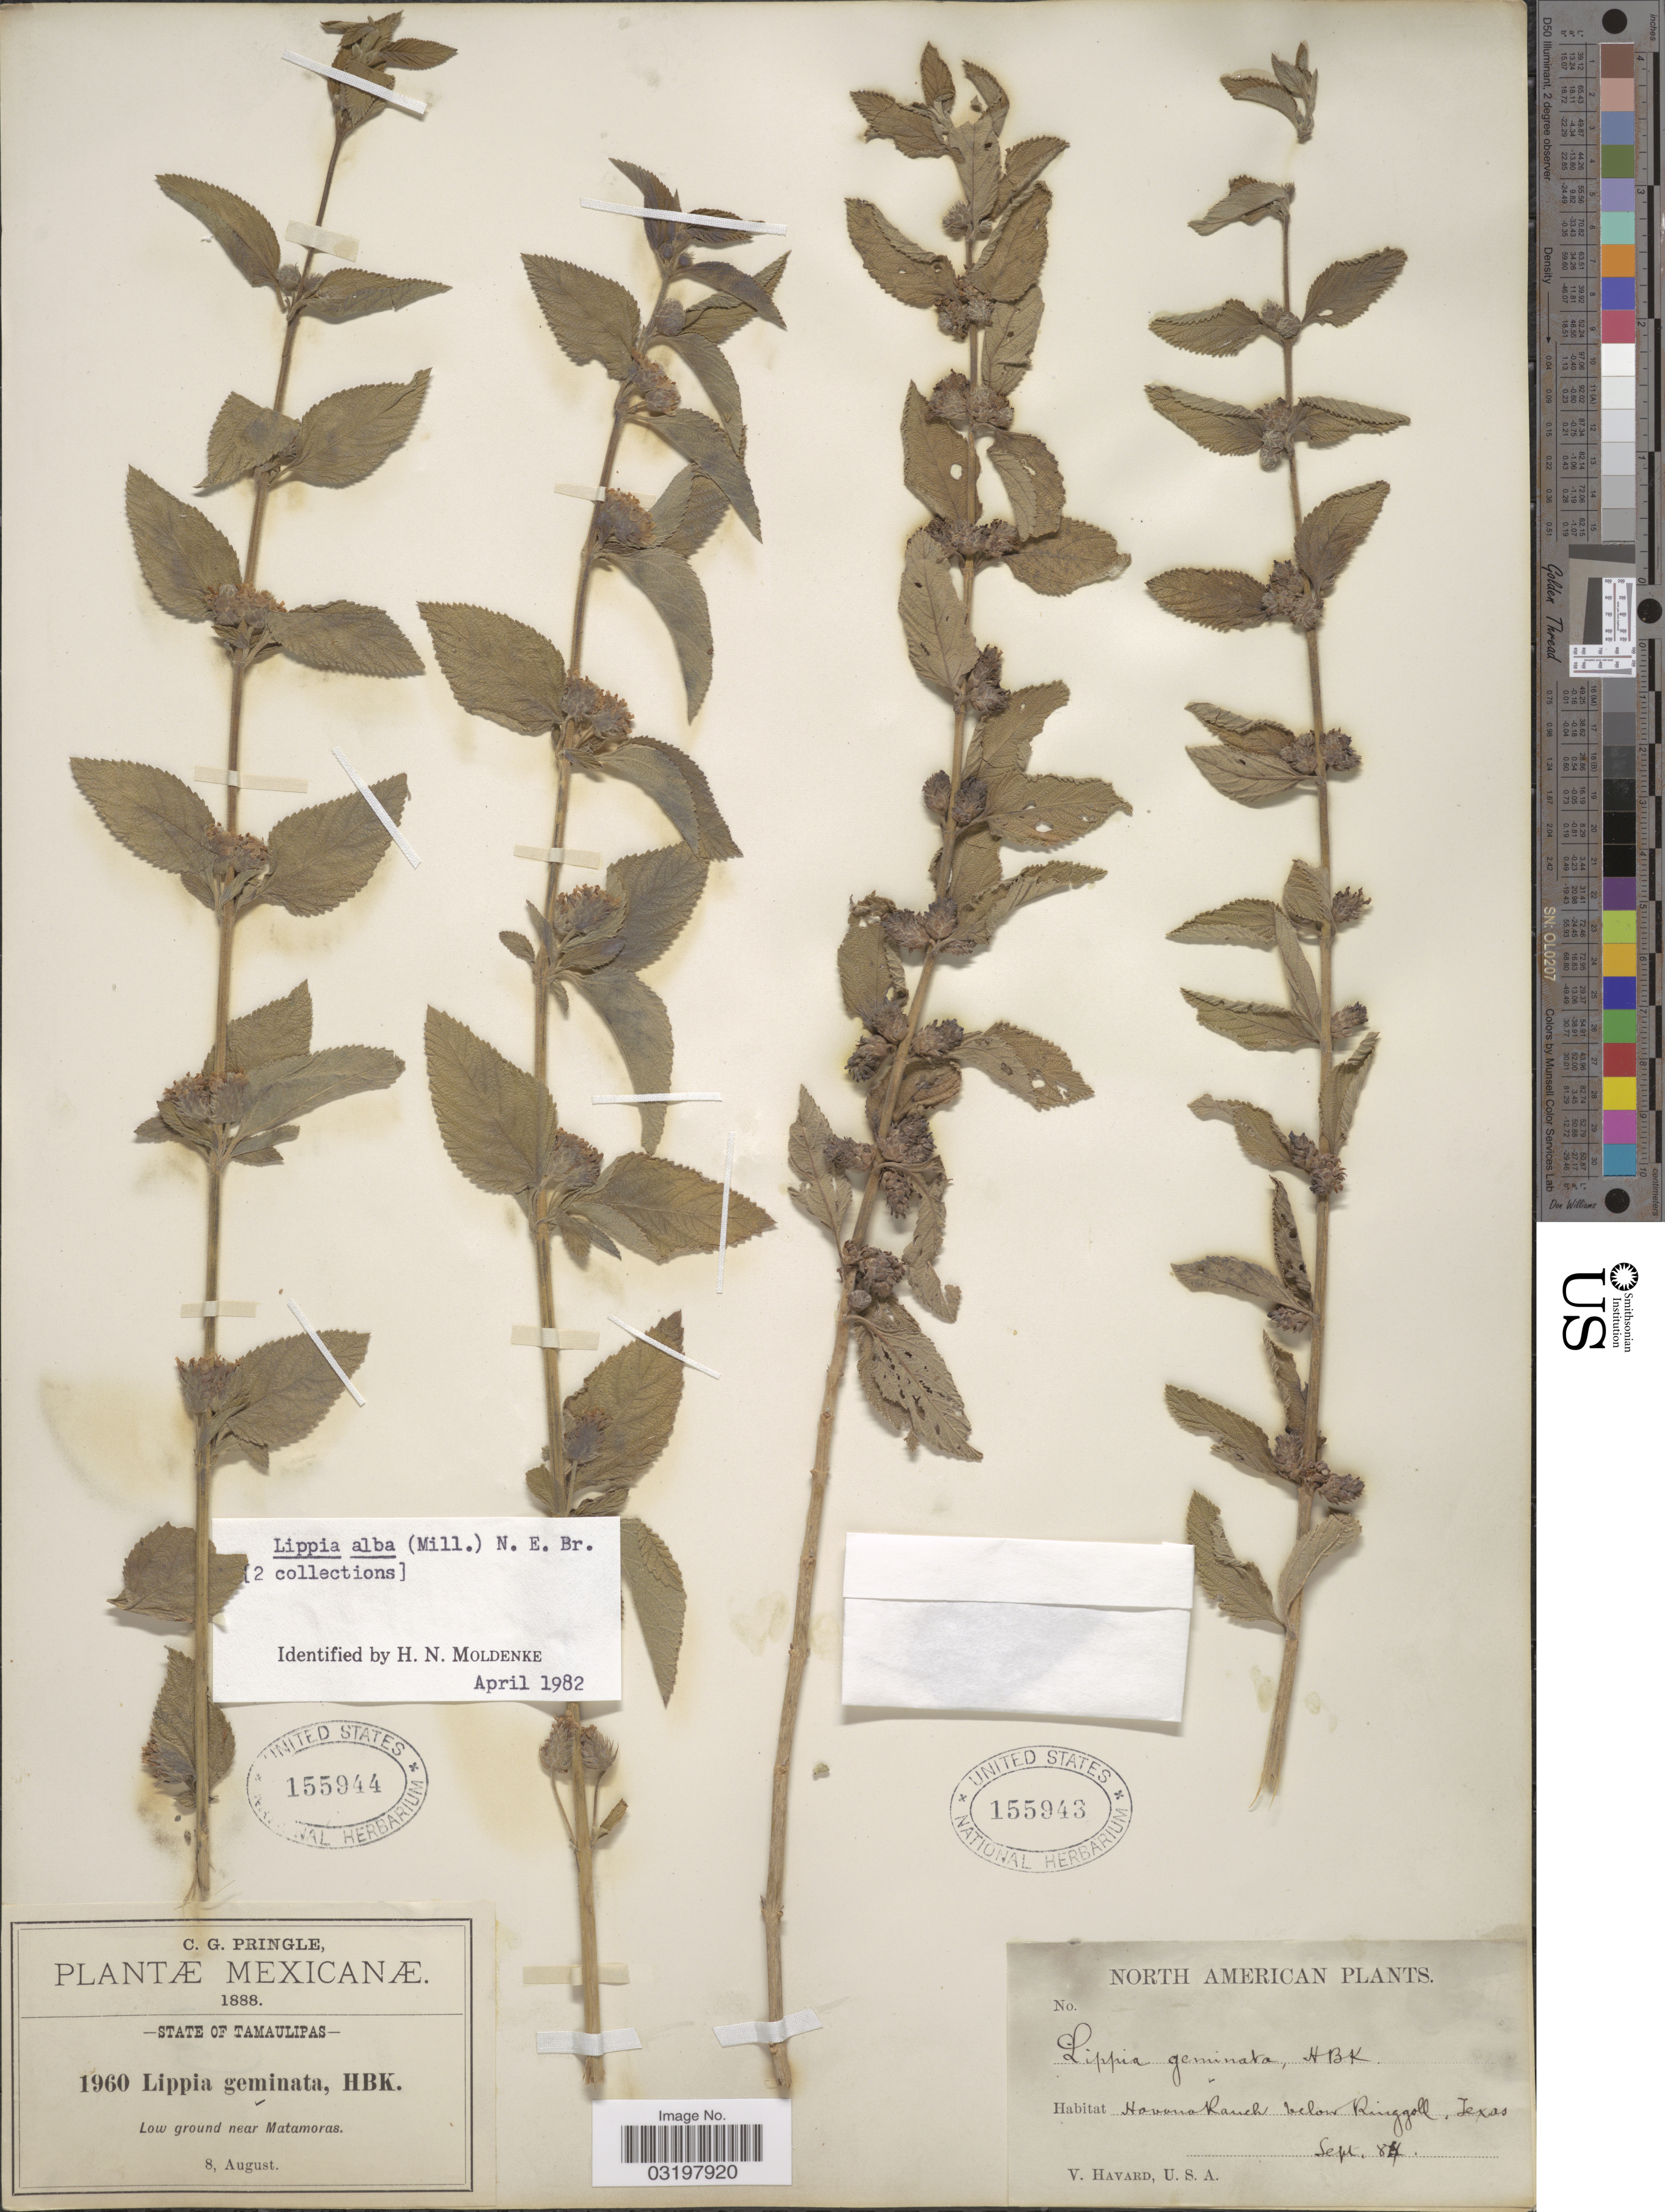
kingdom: Plantae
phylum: Tracheophyta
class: Magnoliopsida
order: Lamiales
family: Verbenaceae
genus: Lippia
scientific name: Lippia alba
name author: (Mill.) N.E. Br. ex Britton & P. Wilson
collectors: C. G. Pringle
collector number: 1960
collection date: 1888-08-08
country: Mexico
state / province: Tamaulipas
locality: Low ground near Matamoras.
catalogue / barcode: US 155944-2